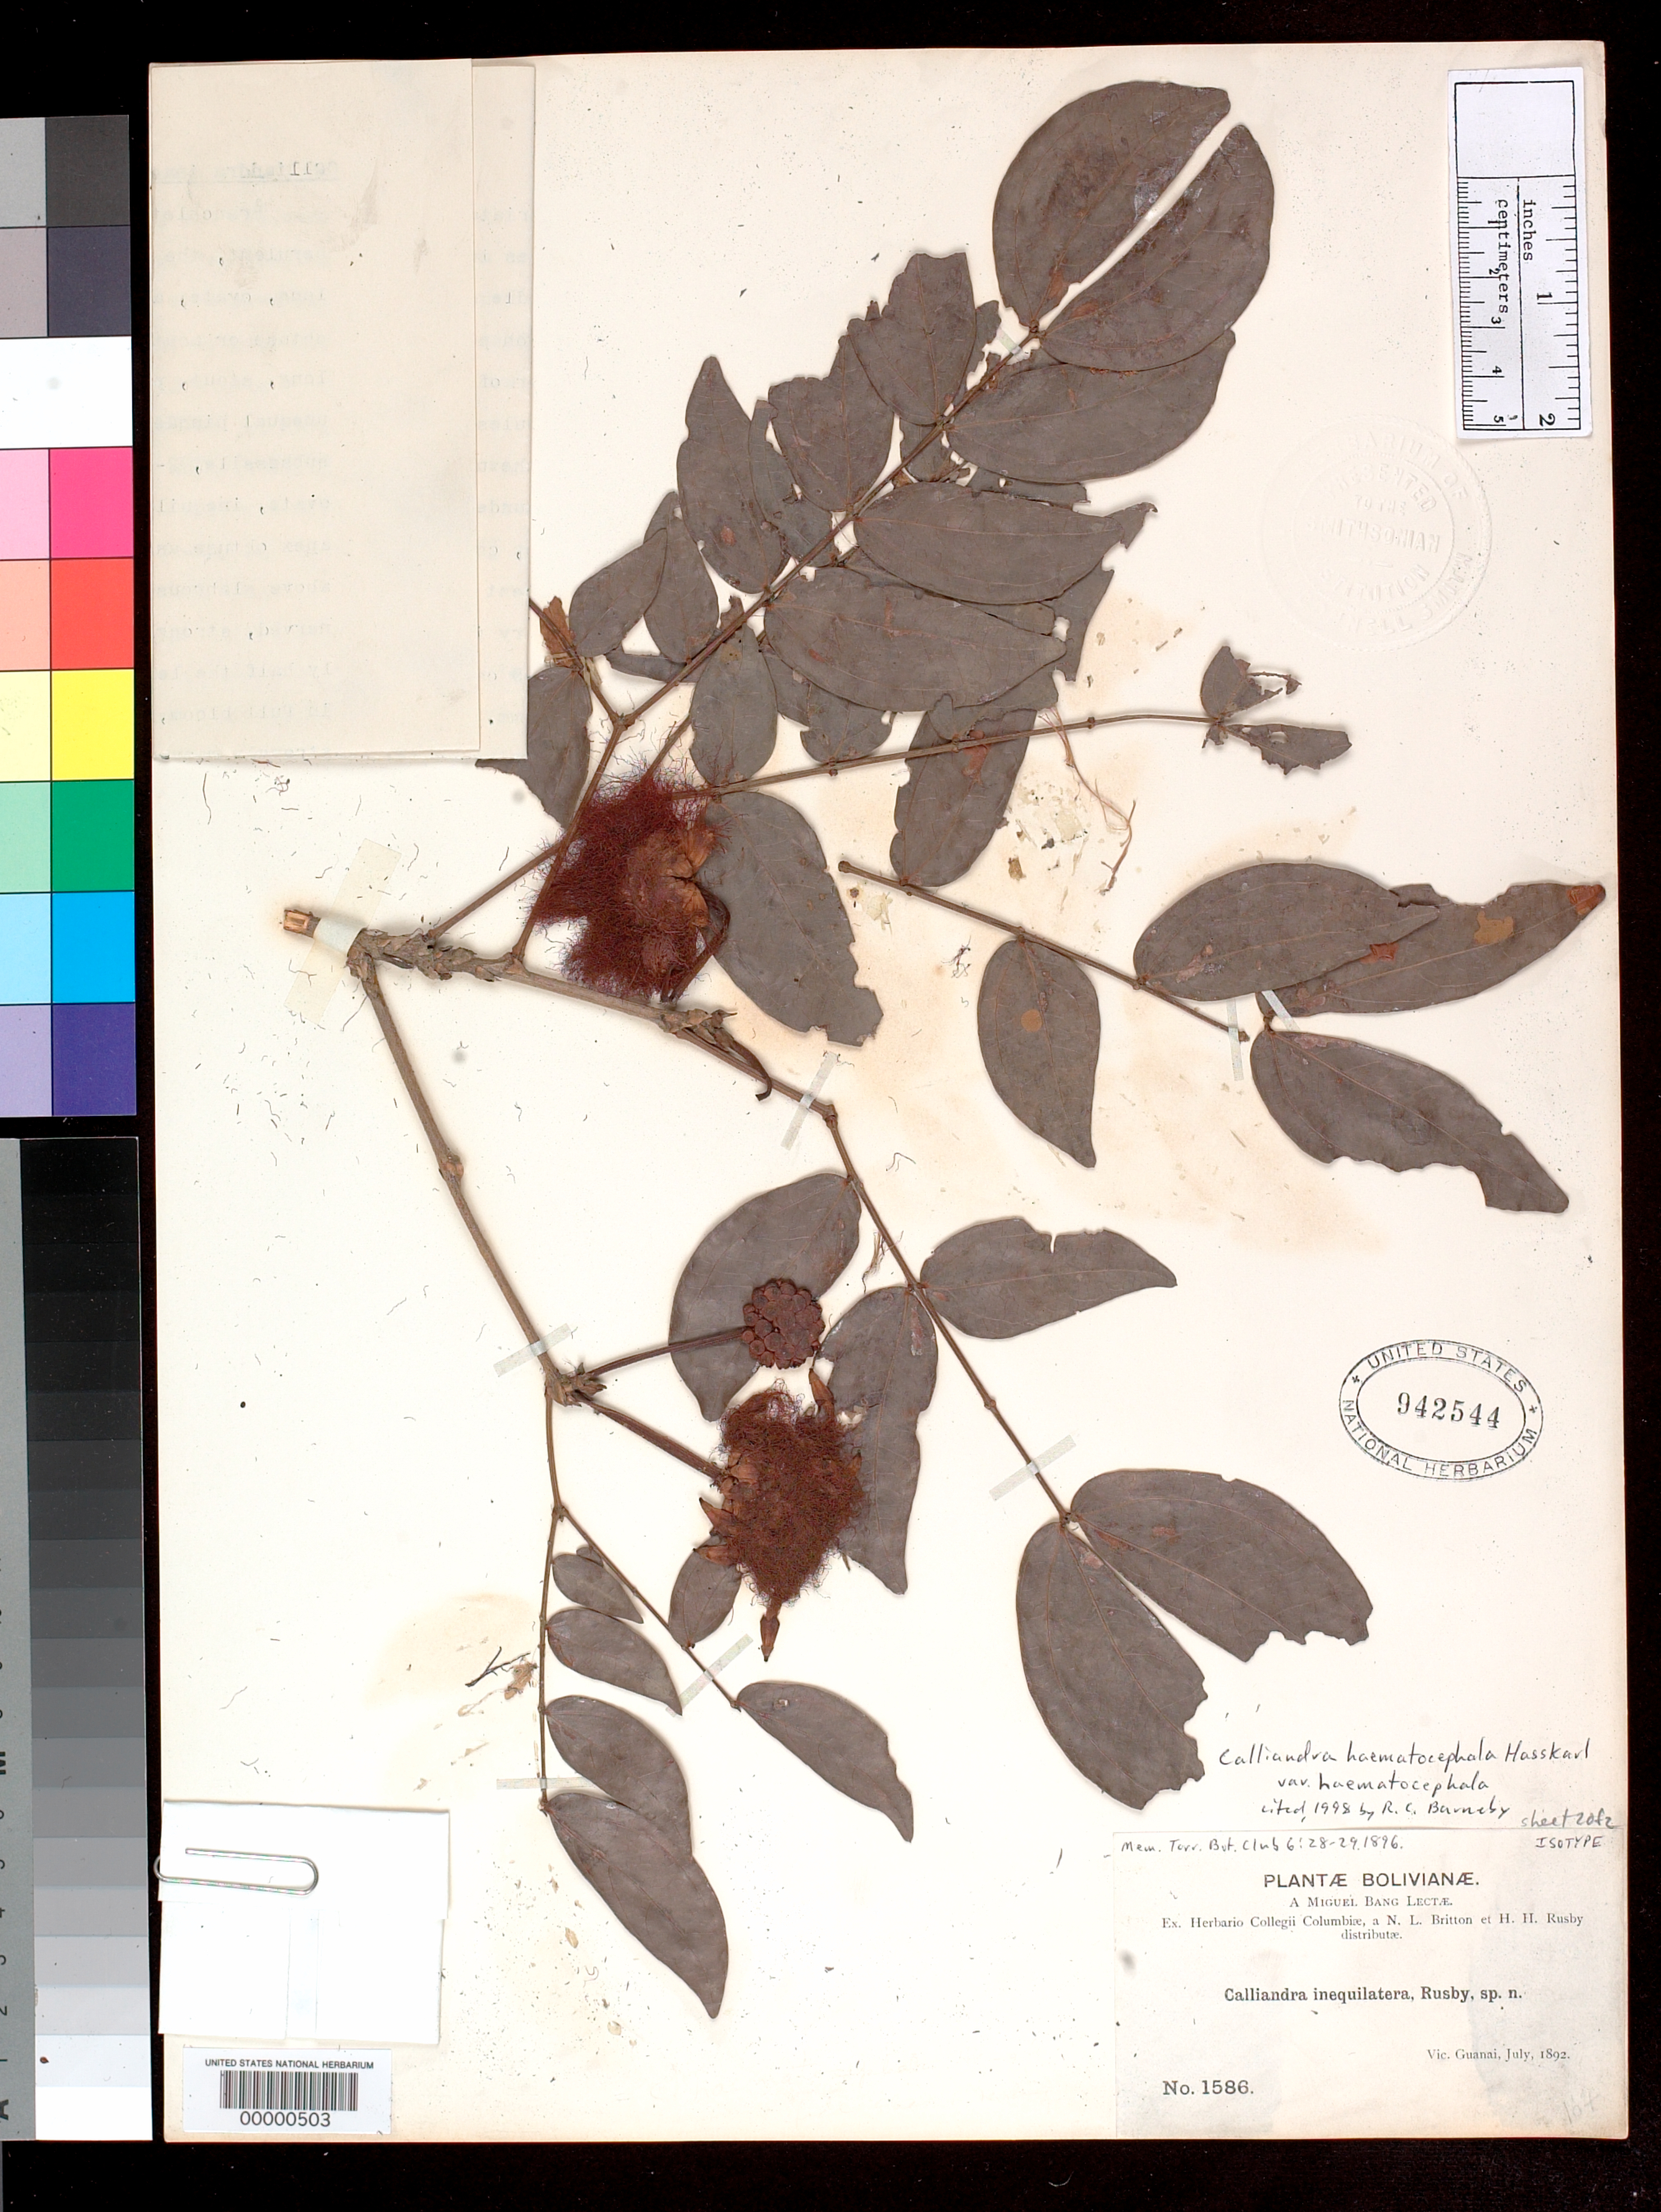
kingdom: Plantae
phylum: Tracheophyta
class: Magnoliopsida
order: Fabales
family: Fabaceae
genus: Calliandra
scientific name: Calliandra inaequilatera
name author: Rusby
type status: Isotype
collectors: M. Bang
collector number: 1586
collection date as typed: Jul 1892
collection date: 1892-07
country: Bolivia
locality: Vic. Guanai.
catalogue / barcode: US 942544